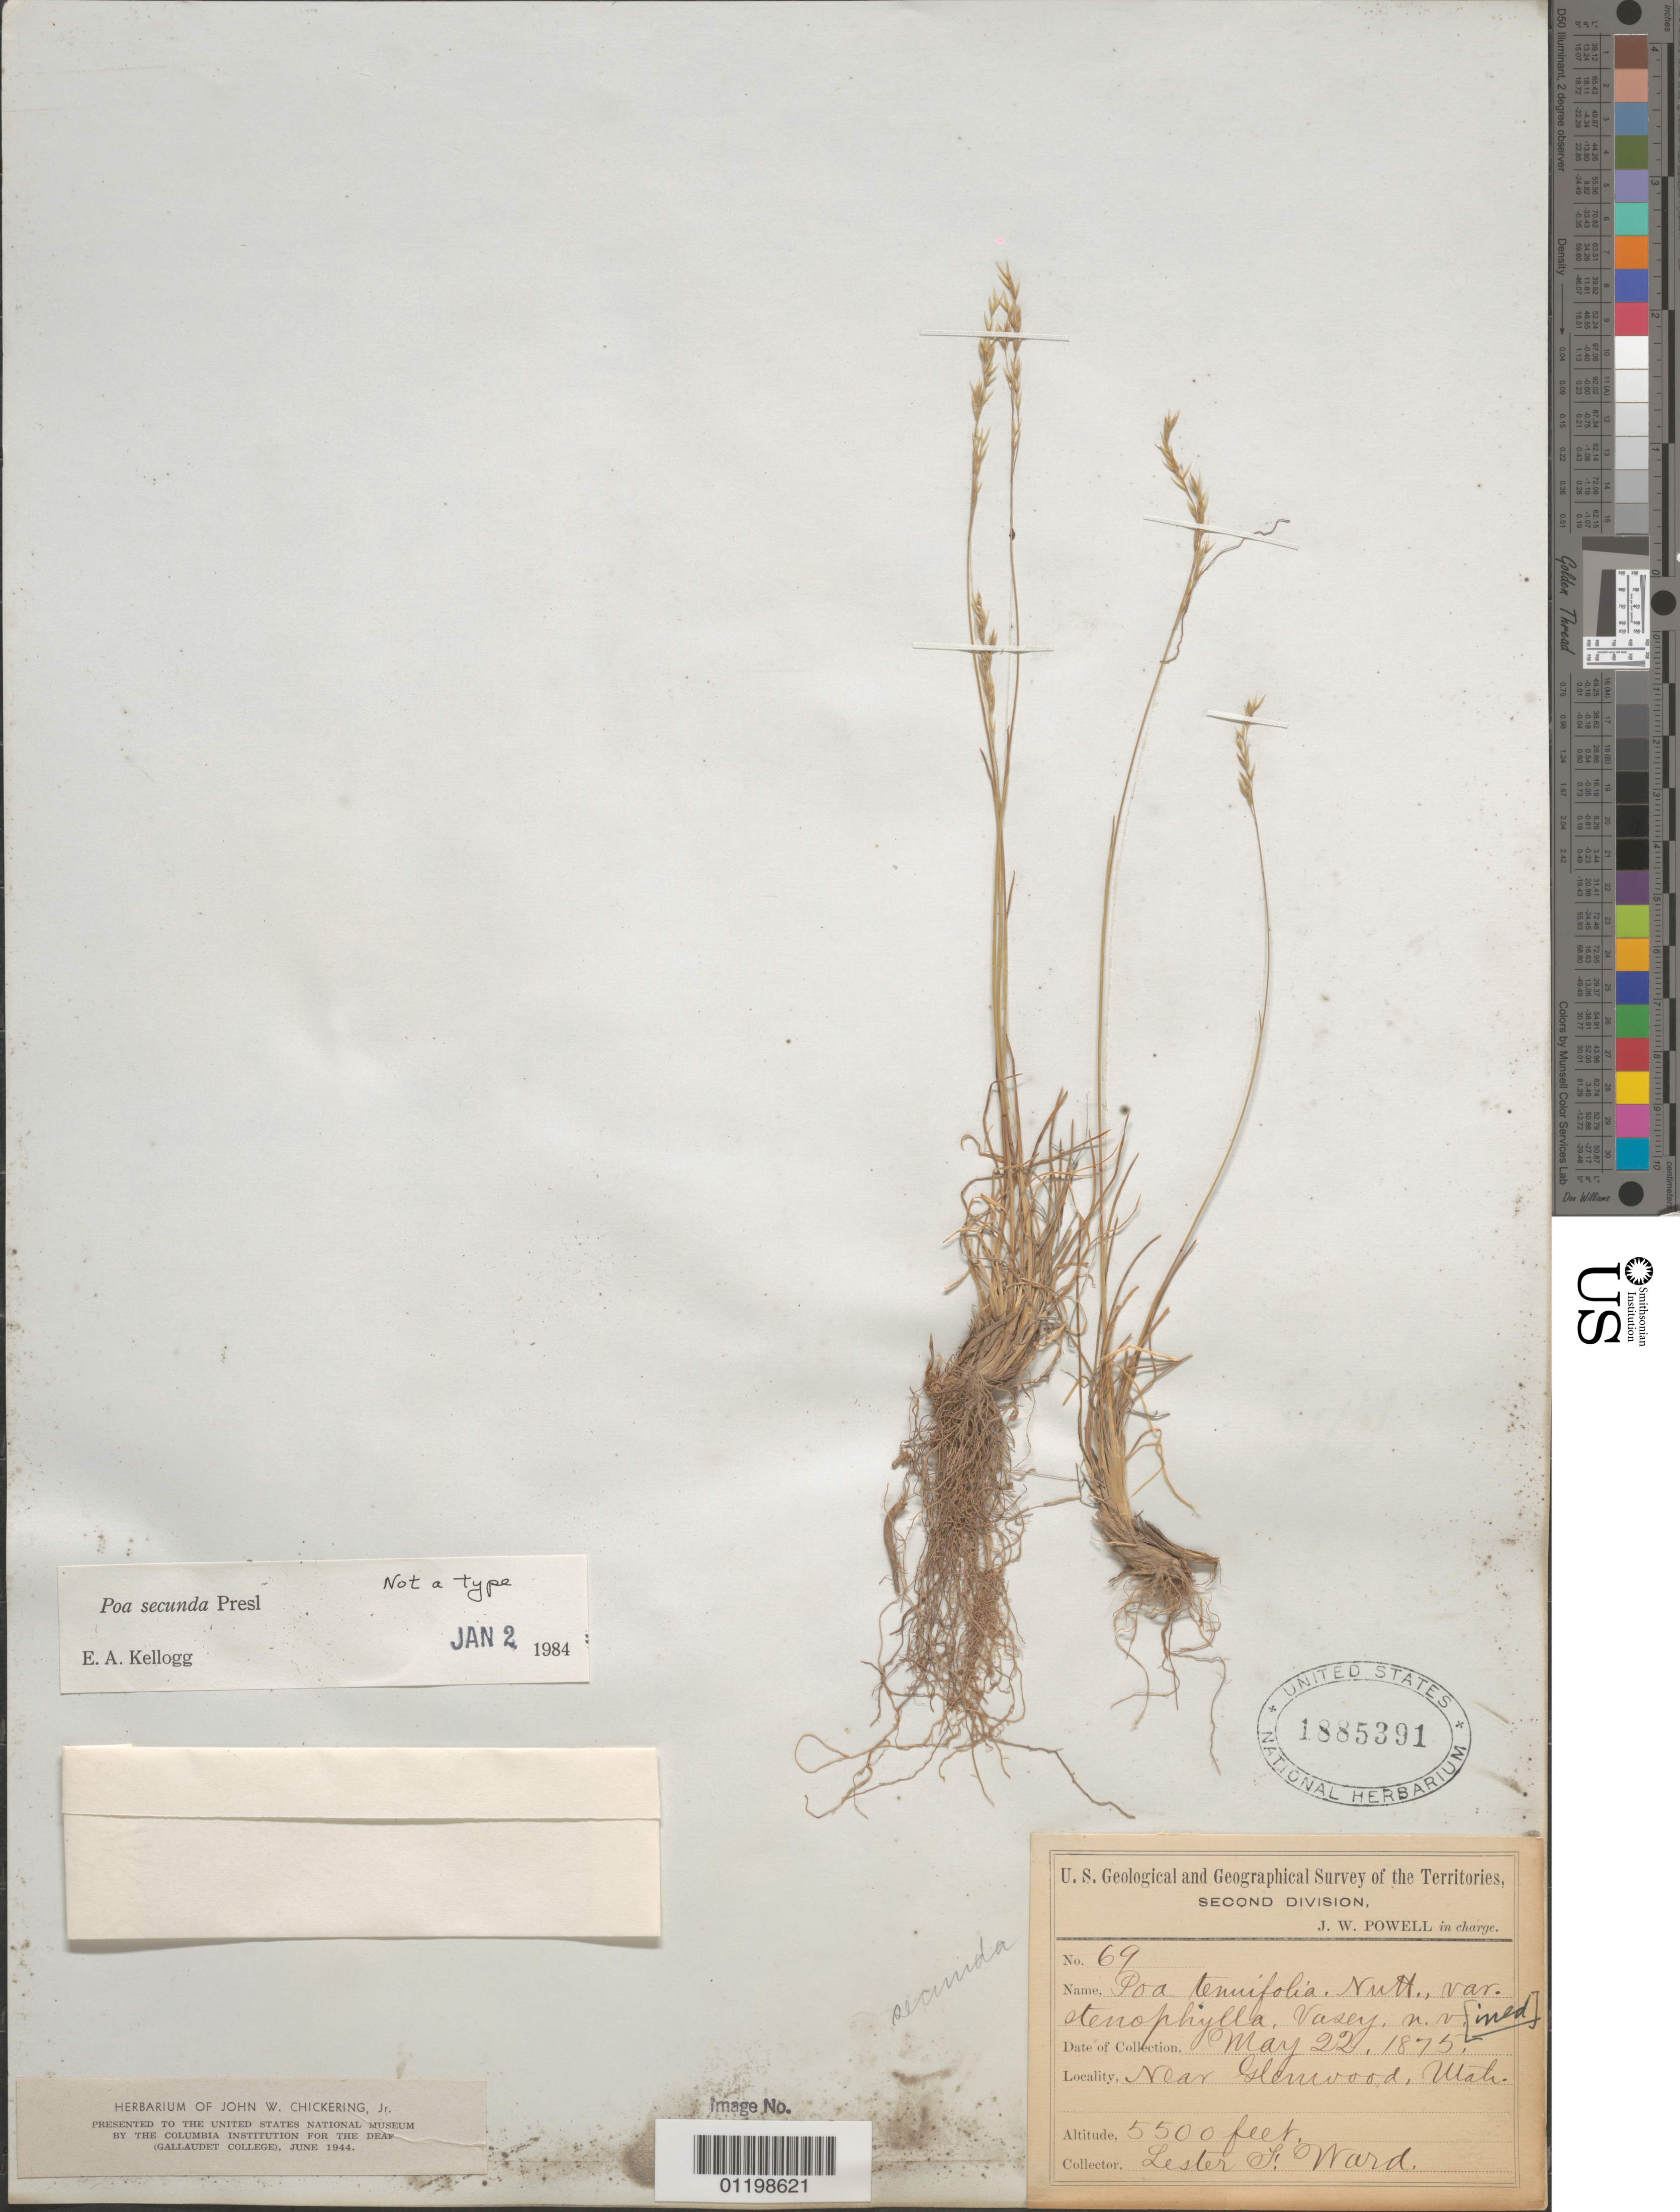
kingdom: Plantae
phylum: Tracheophyta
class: Liliopsida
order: Poales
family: Poaceae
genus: Poa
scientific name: Poa secunda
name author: J. Presl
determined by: Kellogg, E. A.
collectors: L. F. Ward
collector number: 69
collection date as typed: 22 May 1875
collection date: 1875-05-22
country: United States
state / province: Utah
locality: Near Glenwood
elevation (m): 1676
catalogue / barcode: US 1885391